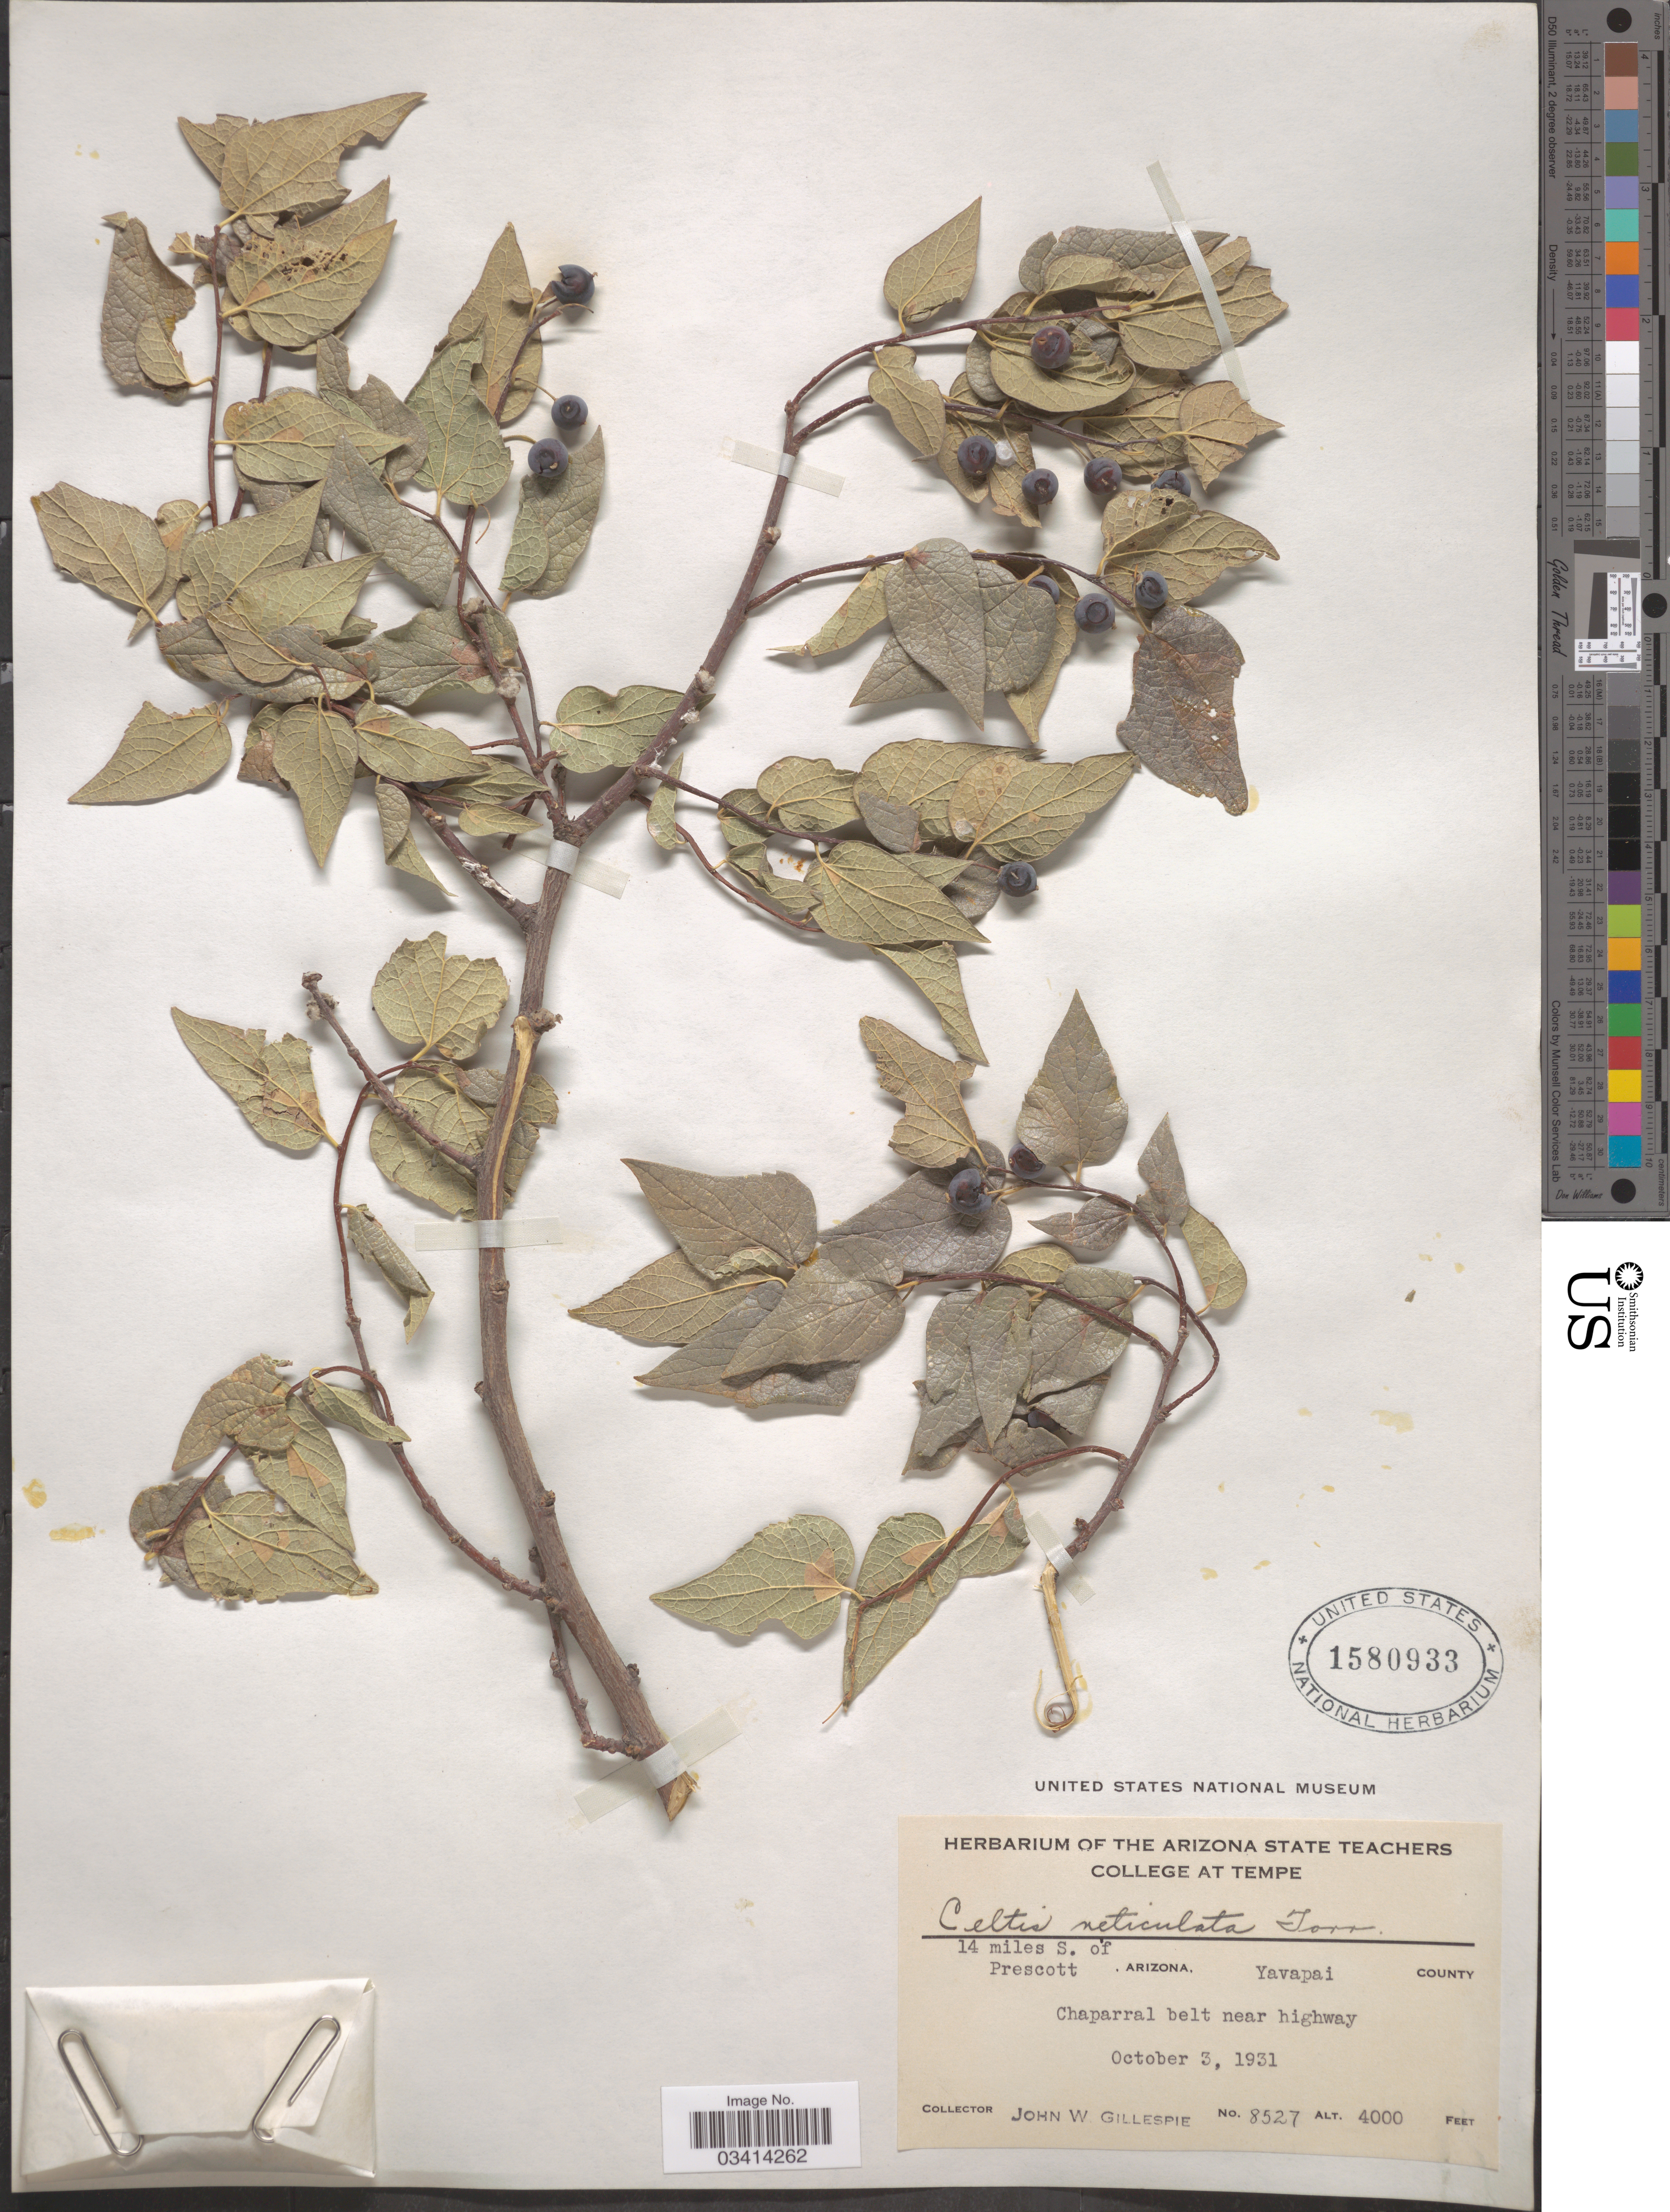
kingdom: Plantae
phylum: Tracheophyta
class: Magnoliopsida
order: Rosales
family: Cannabaceae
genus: Celtis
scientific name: Celtis reticulata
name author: Torr.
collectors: J. W. Gillespie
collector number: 8527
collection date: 1931-10-03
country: United States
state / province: Arizona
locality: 14 miles S. of Prescott Yavapai County. Chaparral belt near highway.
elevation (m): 1219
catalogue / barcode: US 1580933